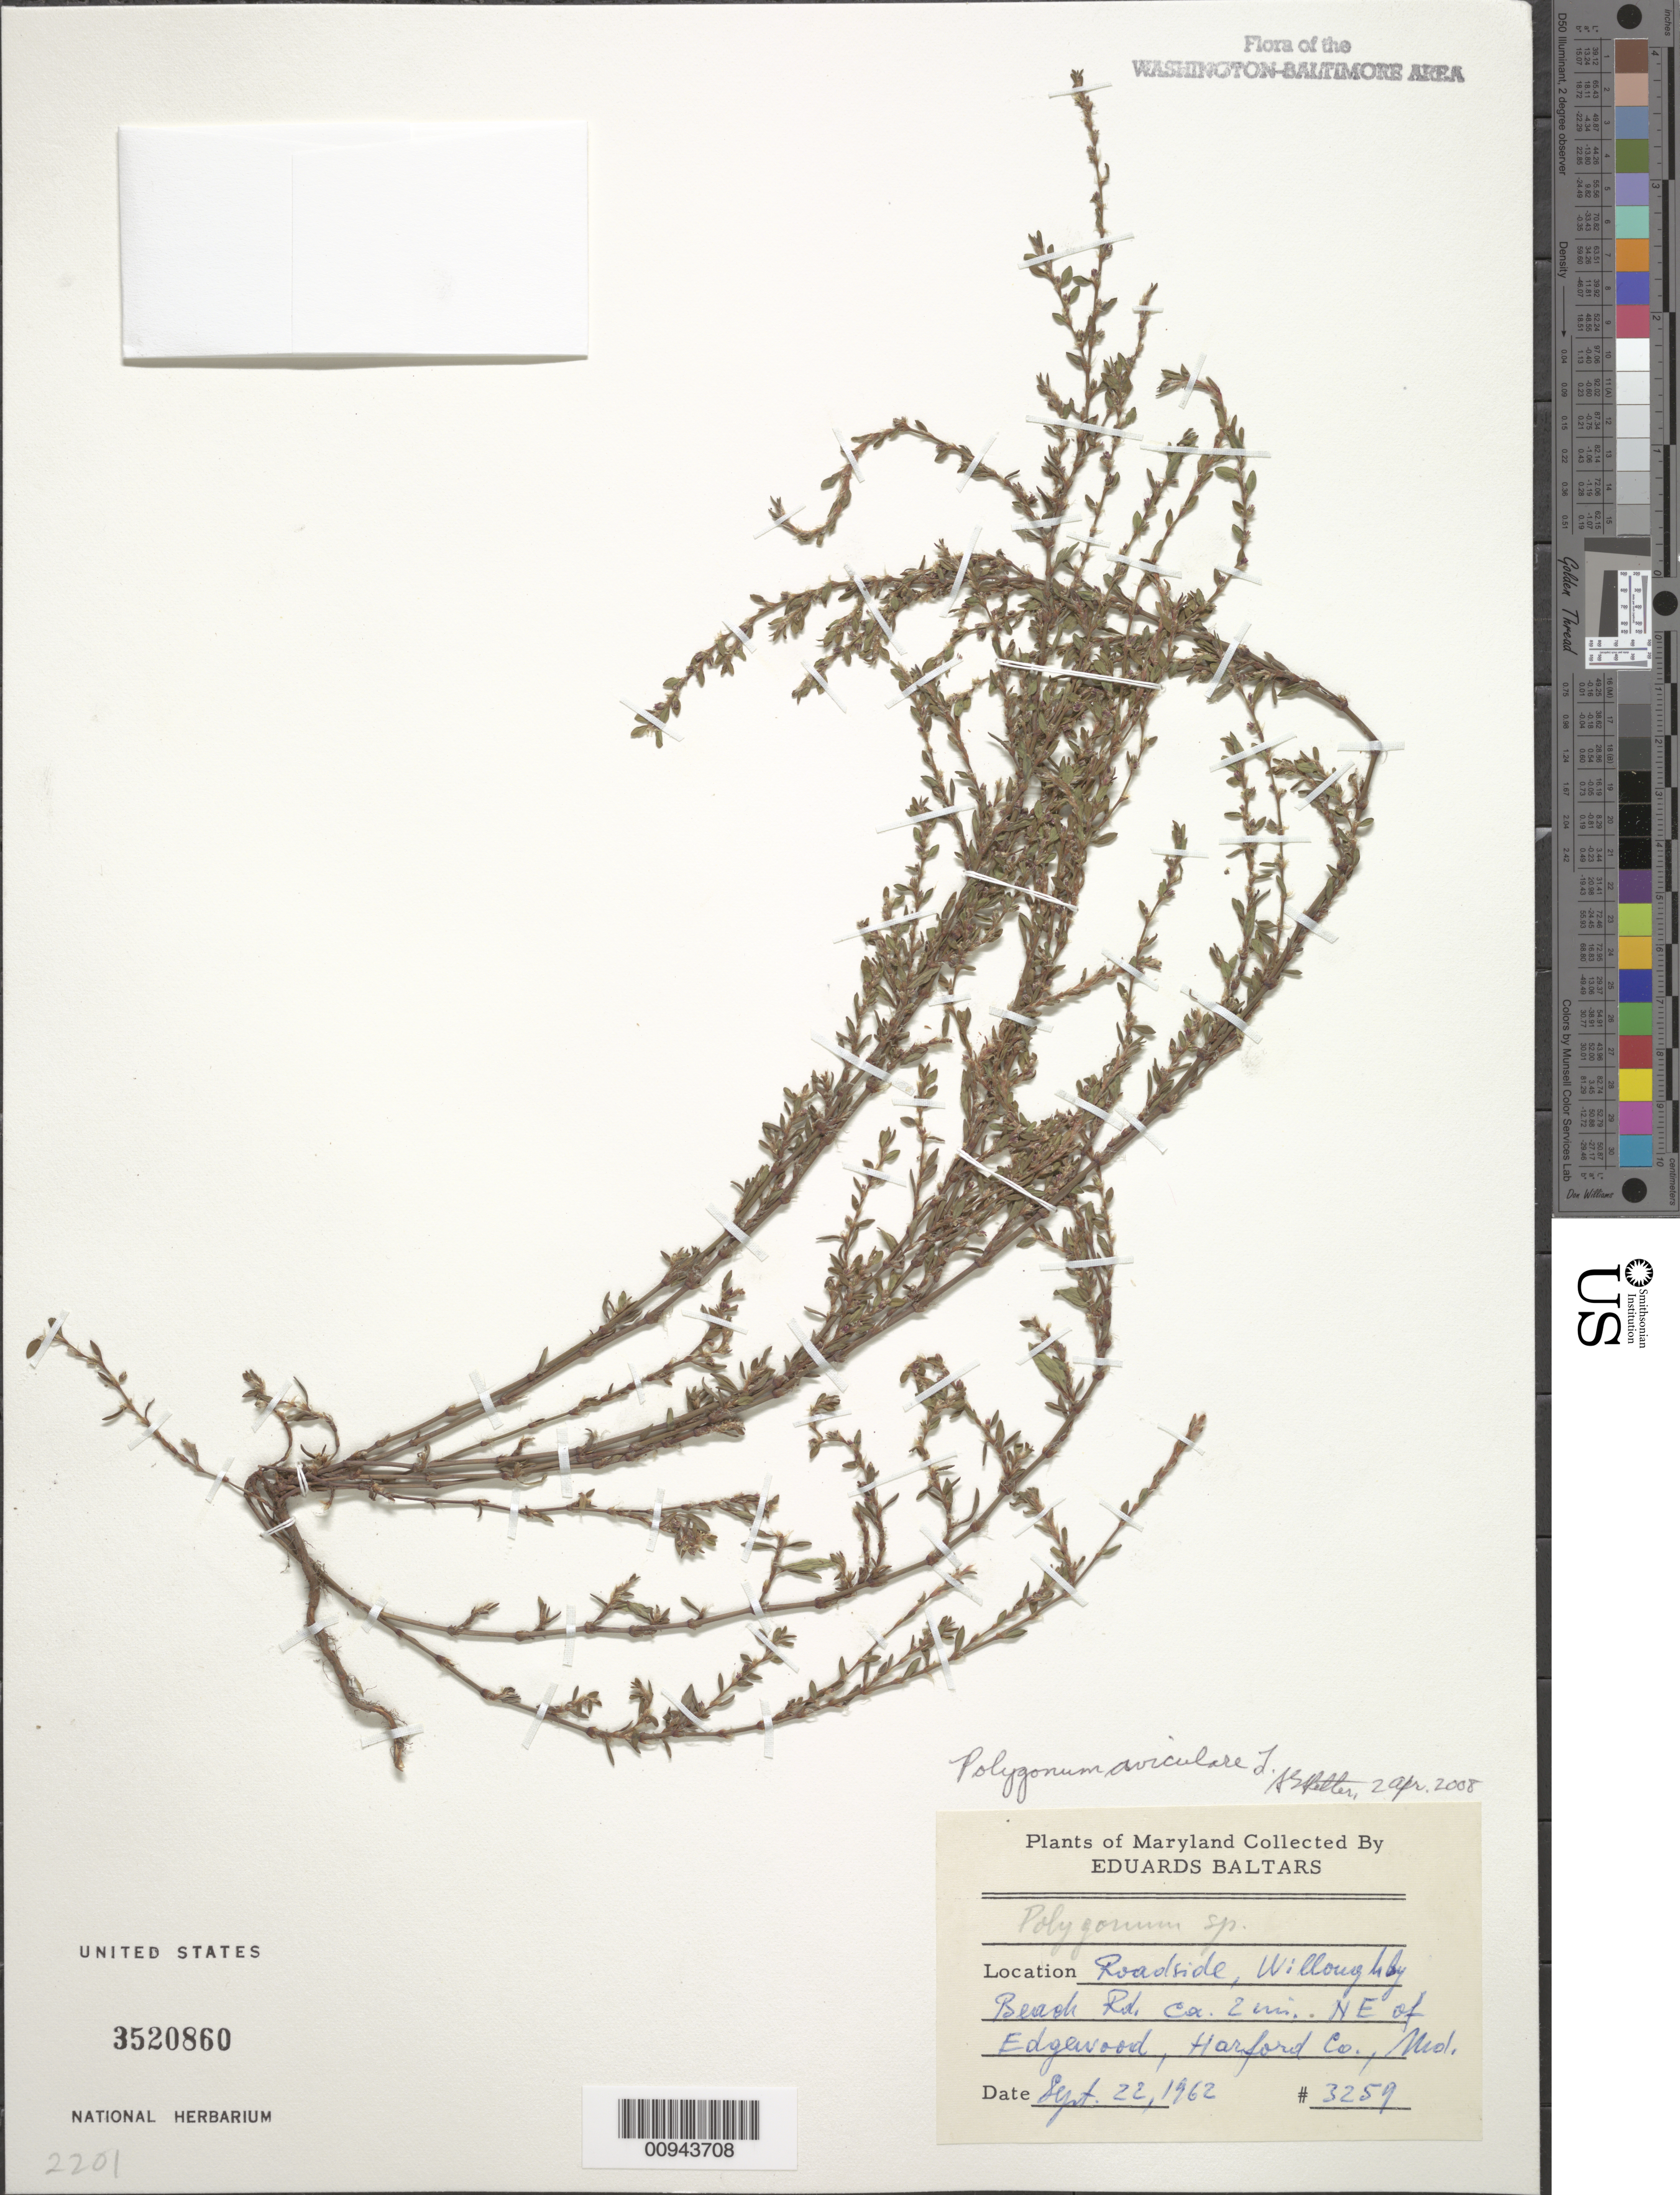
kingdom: Plantae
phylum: Tracheophyta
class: Magnoliopsida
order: Caryophyllales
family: Polygonaceae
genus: Polygonum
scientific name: Polygonum aviculare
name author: L.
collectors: E. Baltars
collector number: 3252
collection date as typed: Sept. 22, 1962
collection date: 1962-09-22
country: United States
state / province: Maryland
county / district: Harford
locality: along Willoughby Beach Rd., ca. 2 mi. NE of Edgewood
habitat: wood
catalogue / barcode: US 3520860